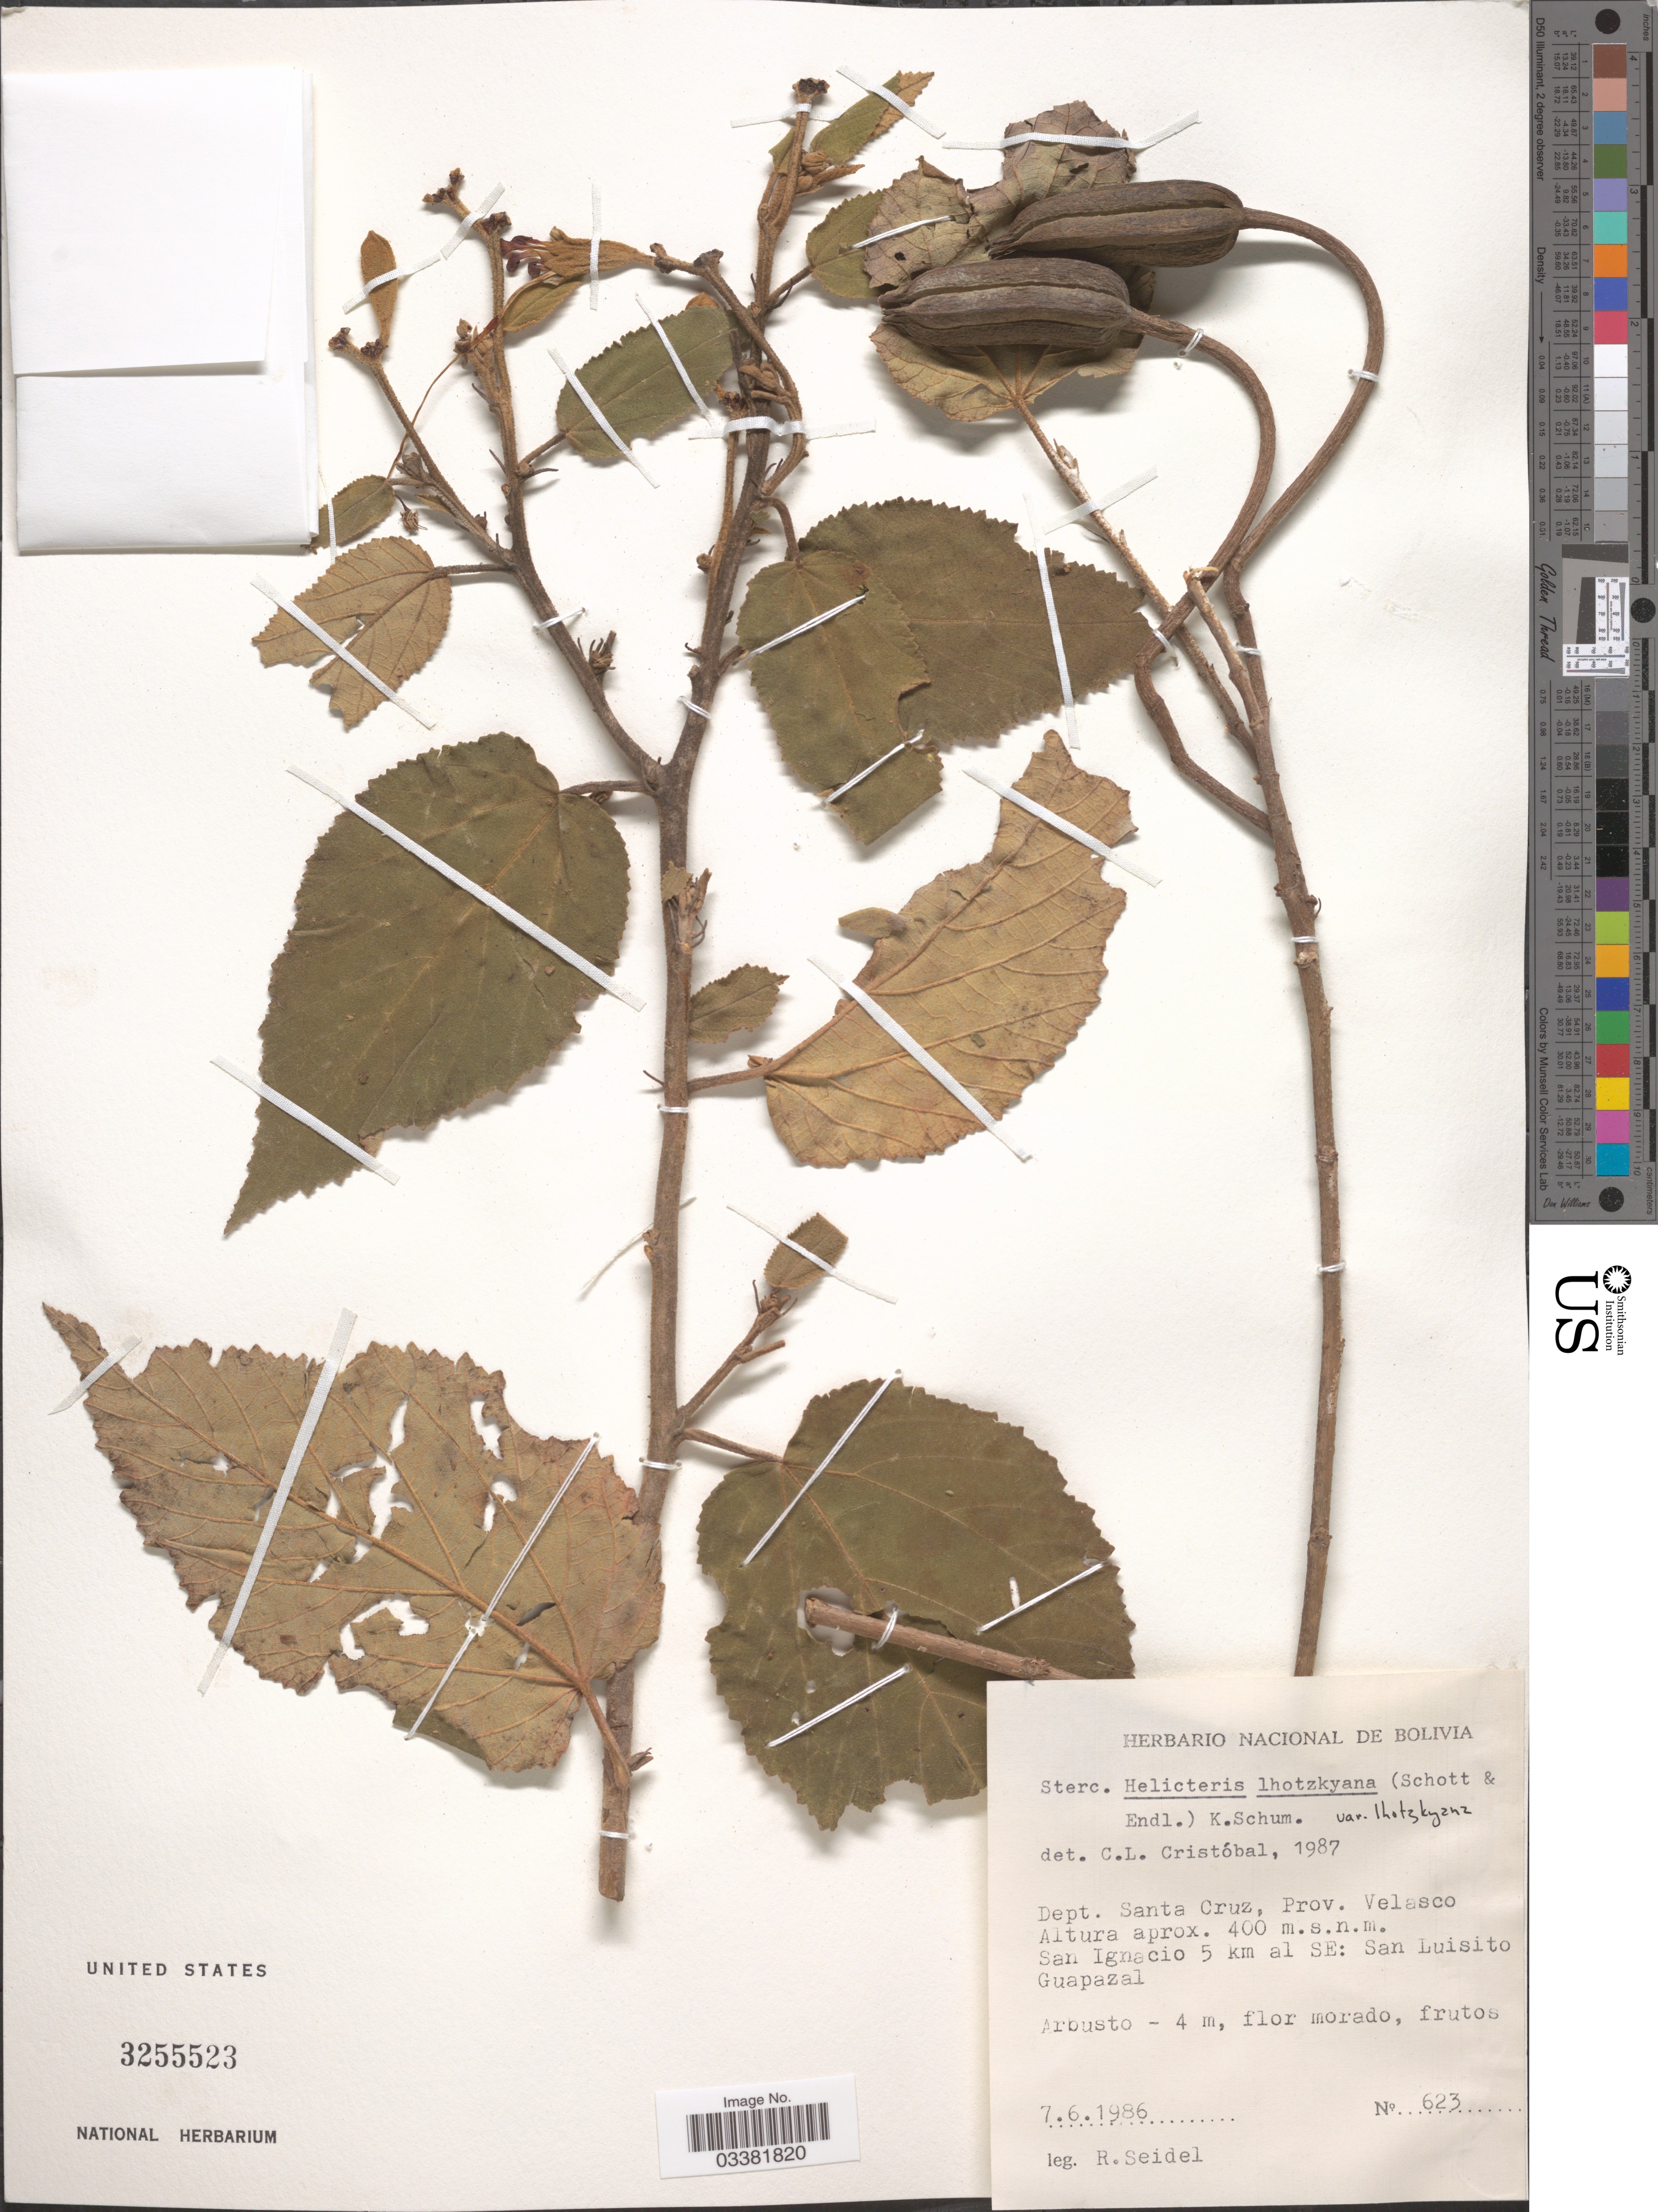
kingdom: Plantae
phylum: Tracheophyta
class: Magnoliopsida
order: Malvales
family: Malvaceae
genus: Helicteres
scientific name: Helicteres lhotzkyana var. lhotzkyana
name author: K. Schum.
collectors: R. Seidel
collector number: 623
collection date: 1986-06-07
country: Bolivia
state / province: Santa Cruz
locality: Dept. Santa Cruz, Prov. Velasco. San Ignacio 5 km al SE: San Luisito Guapazal.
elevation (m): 400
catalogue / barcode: US 3255523